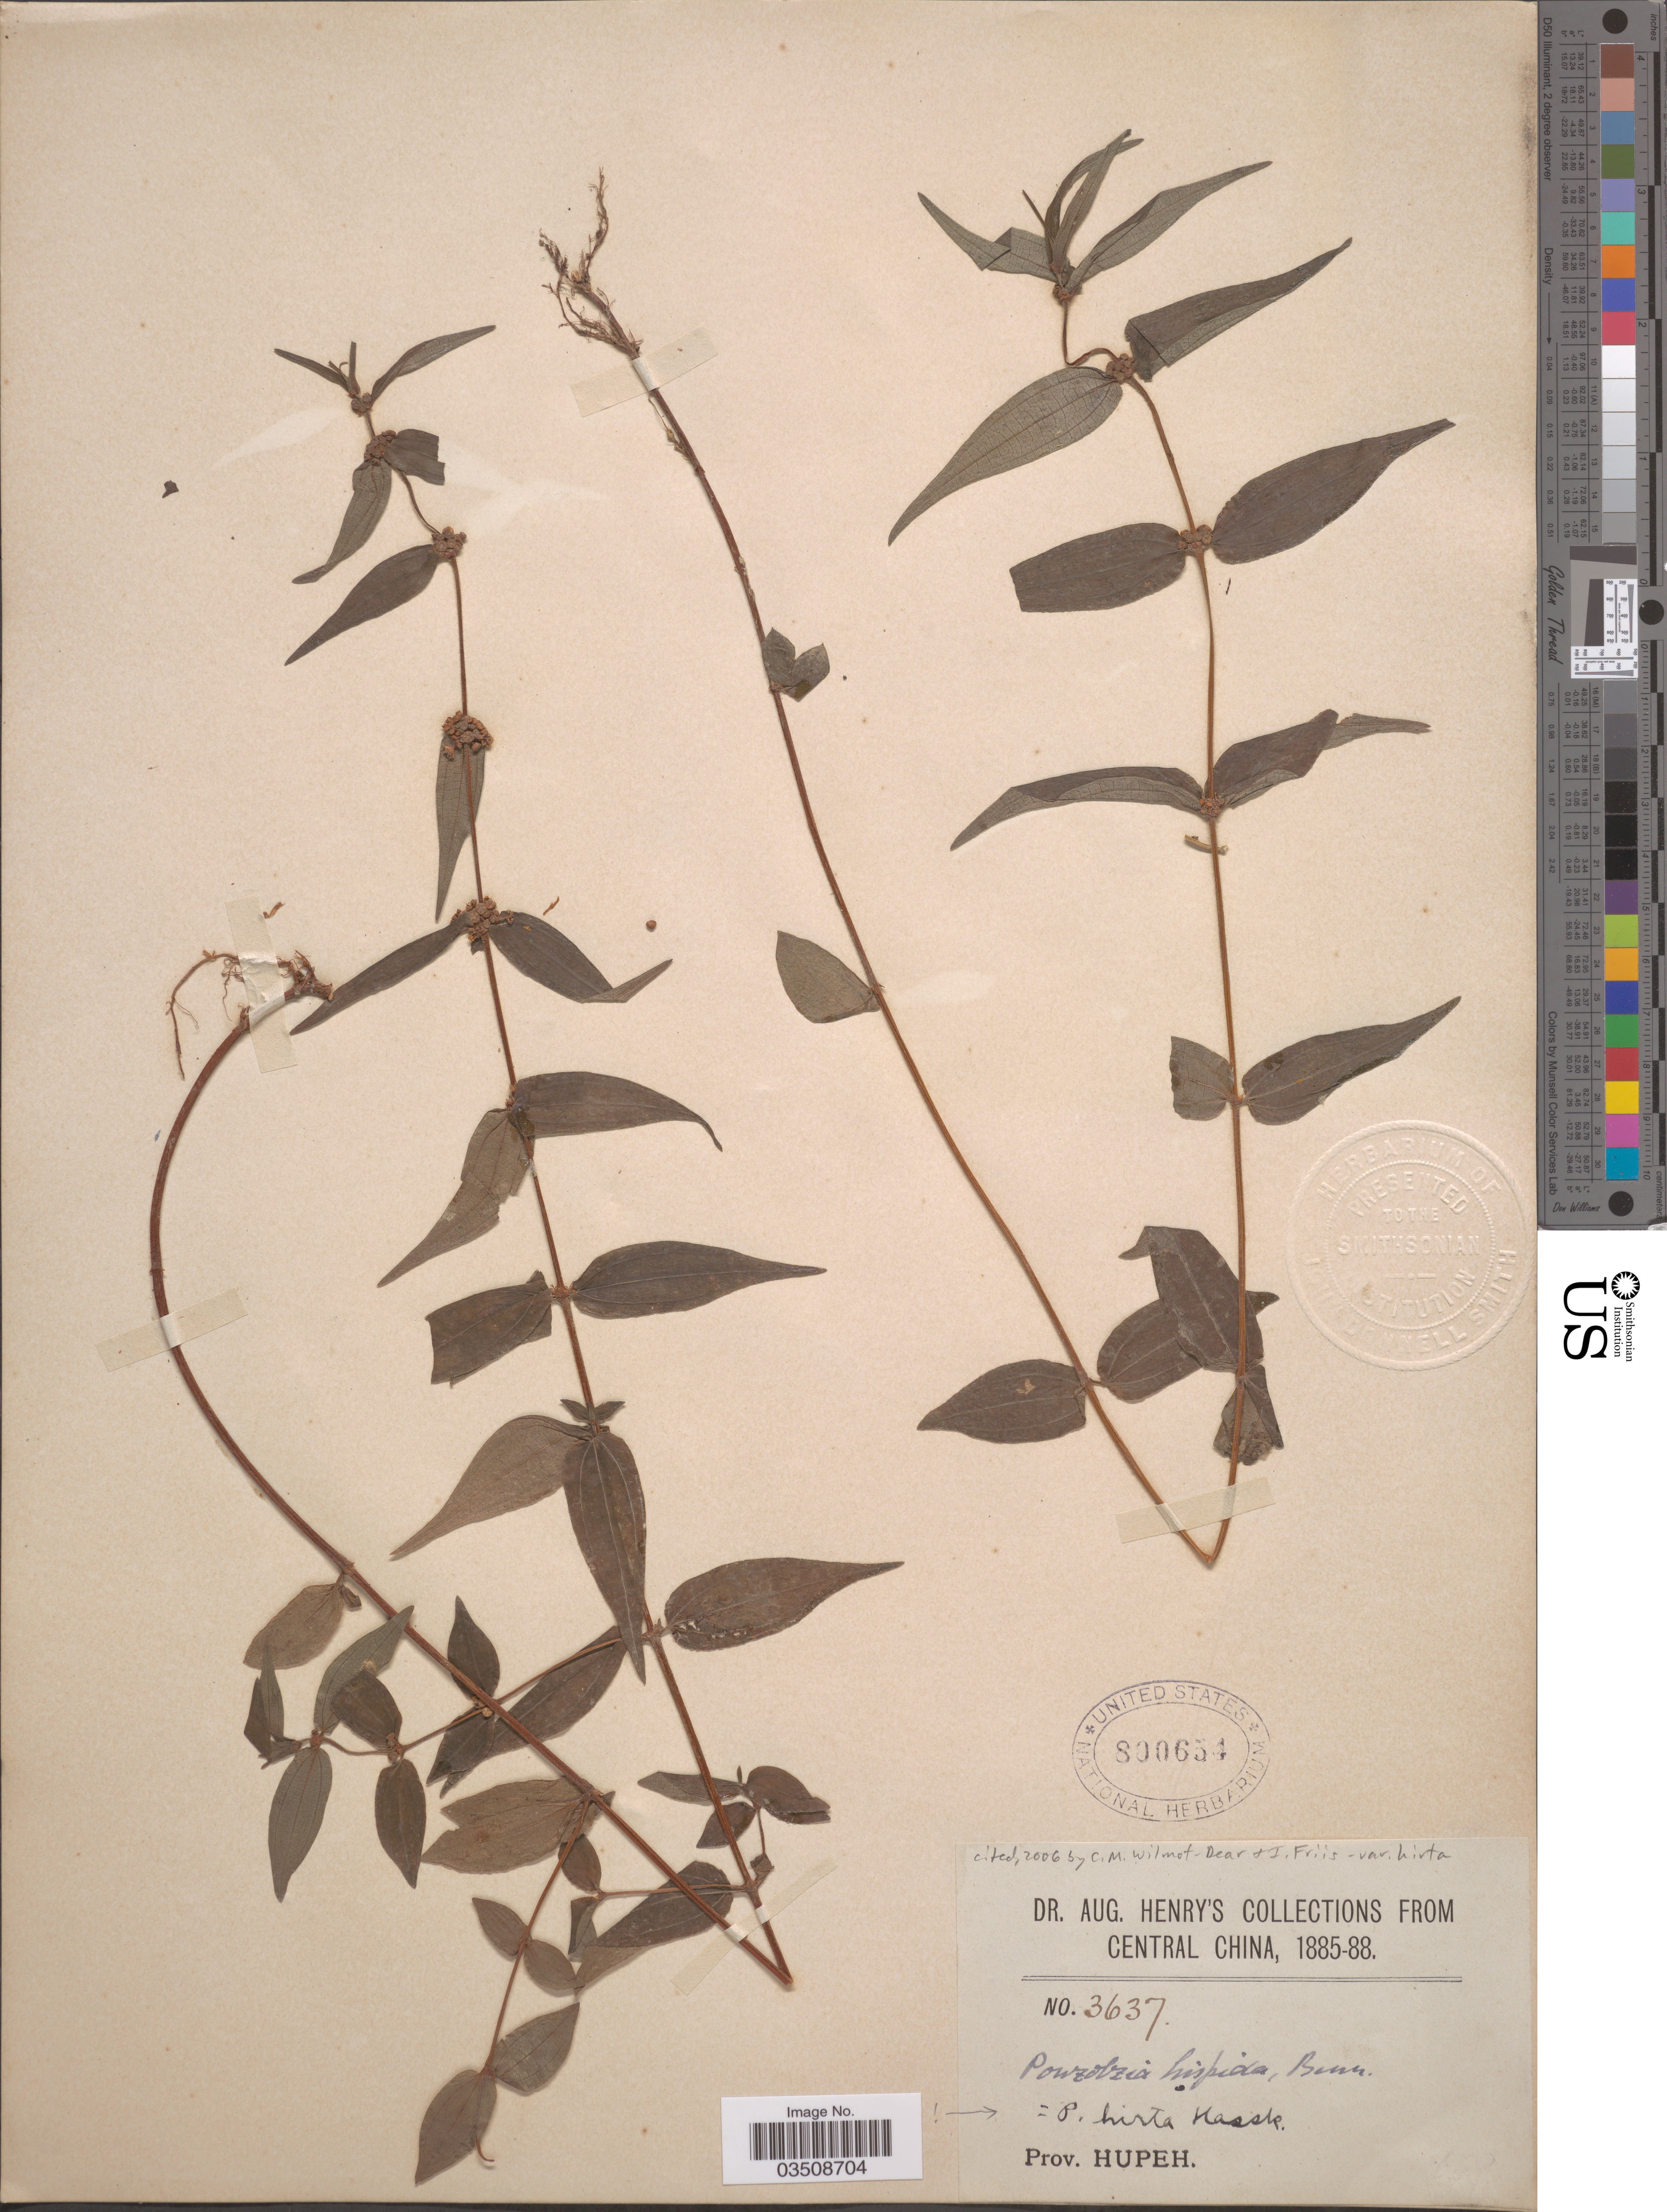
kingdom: Plantae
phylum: Tracheophyta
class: Magnoliopsida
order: Rosales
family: Urticaceae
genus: Gonostegia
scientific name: Gonostegia triandra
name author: (Blume) Miq.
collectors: A. Henry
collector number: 3637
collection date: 1885/1888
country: China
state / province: Hubei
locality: Central China. Prov. Hupeh.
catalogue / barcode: US 800654